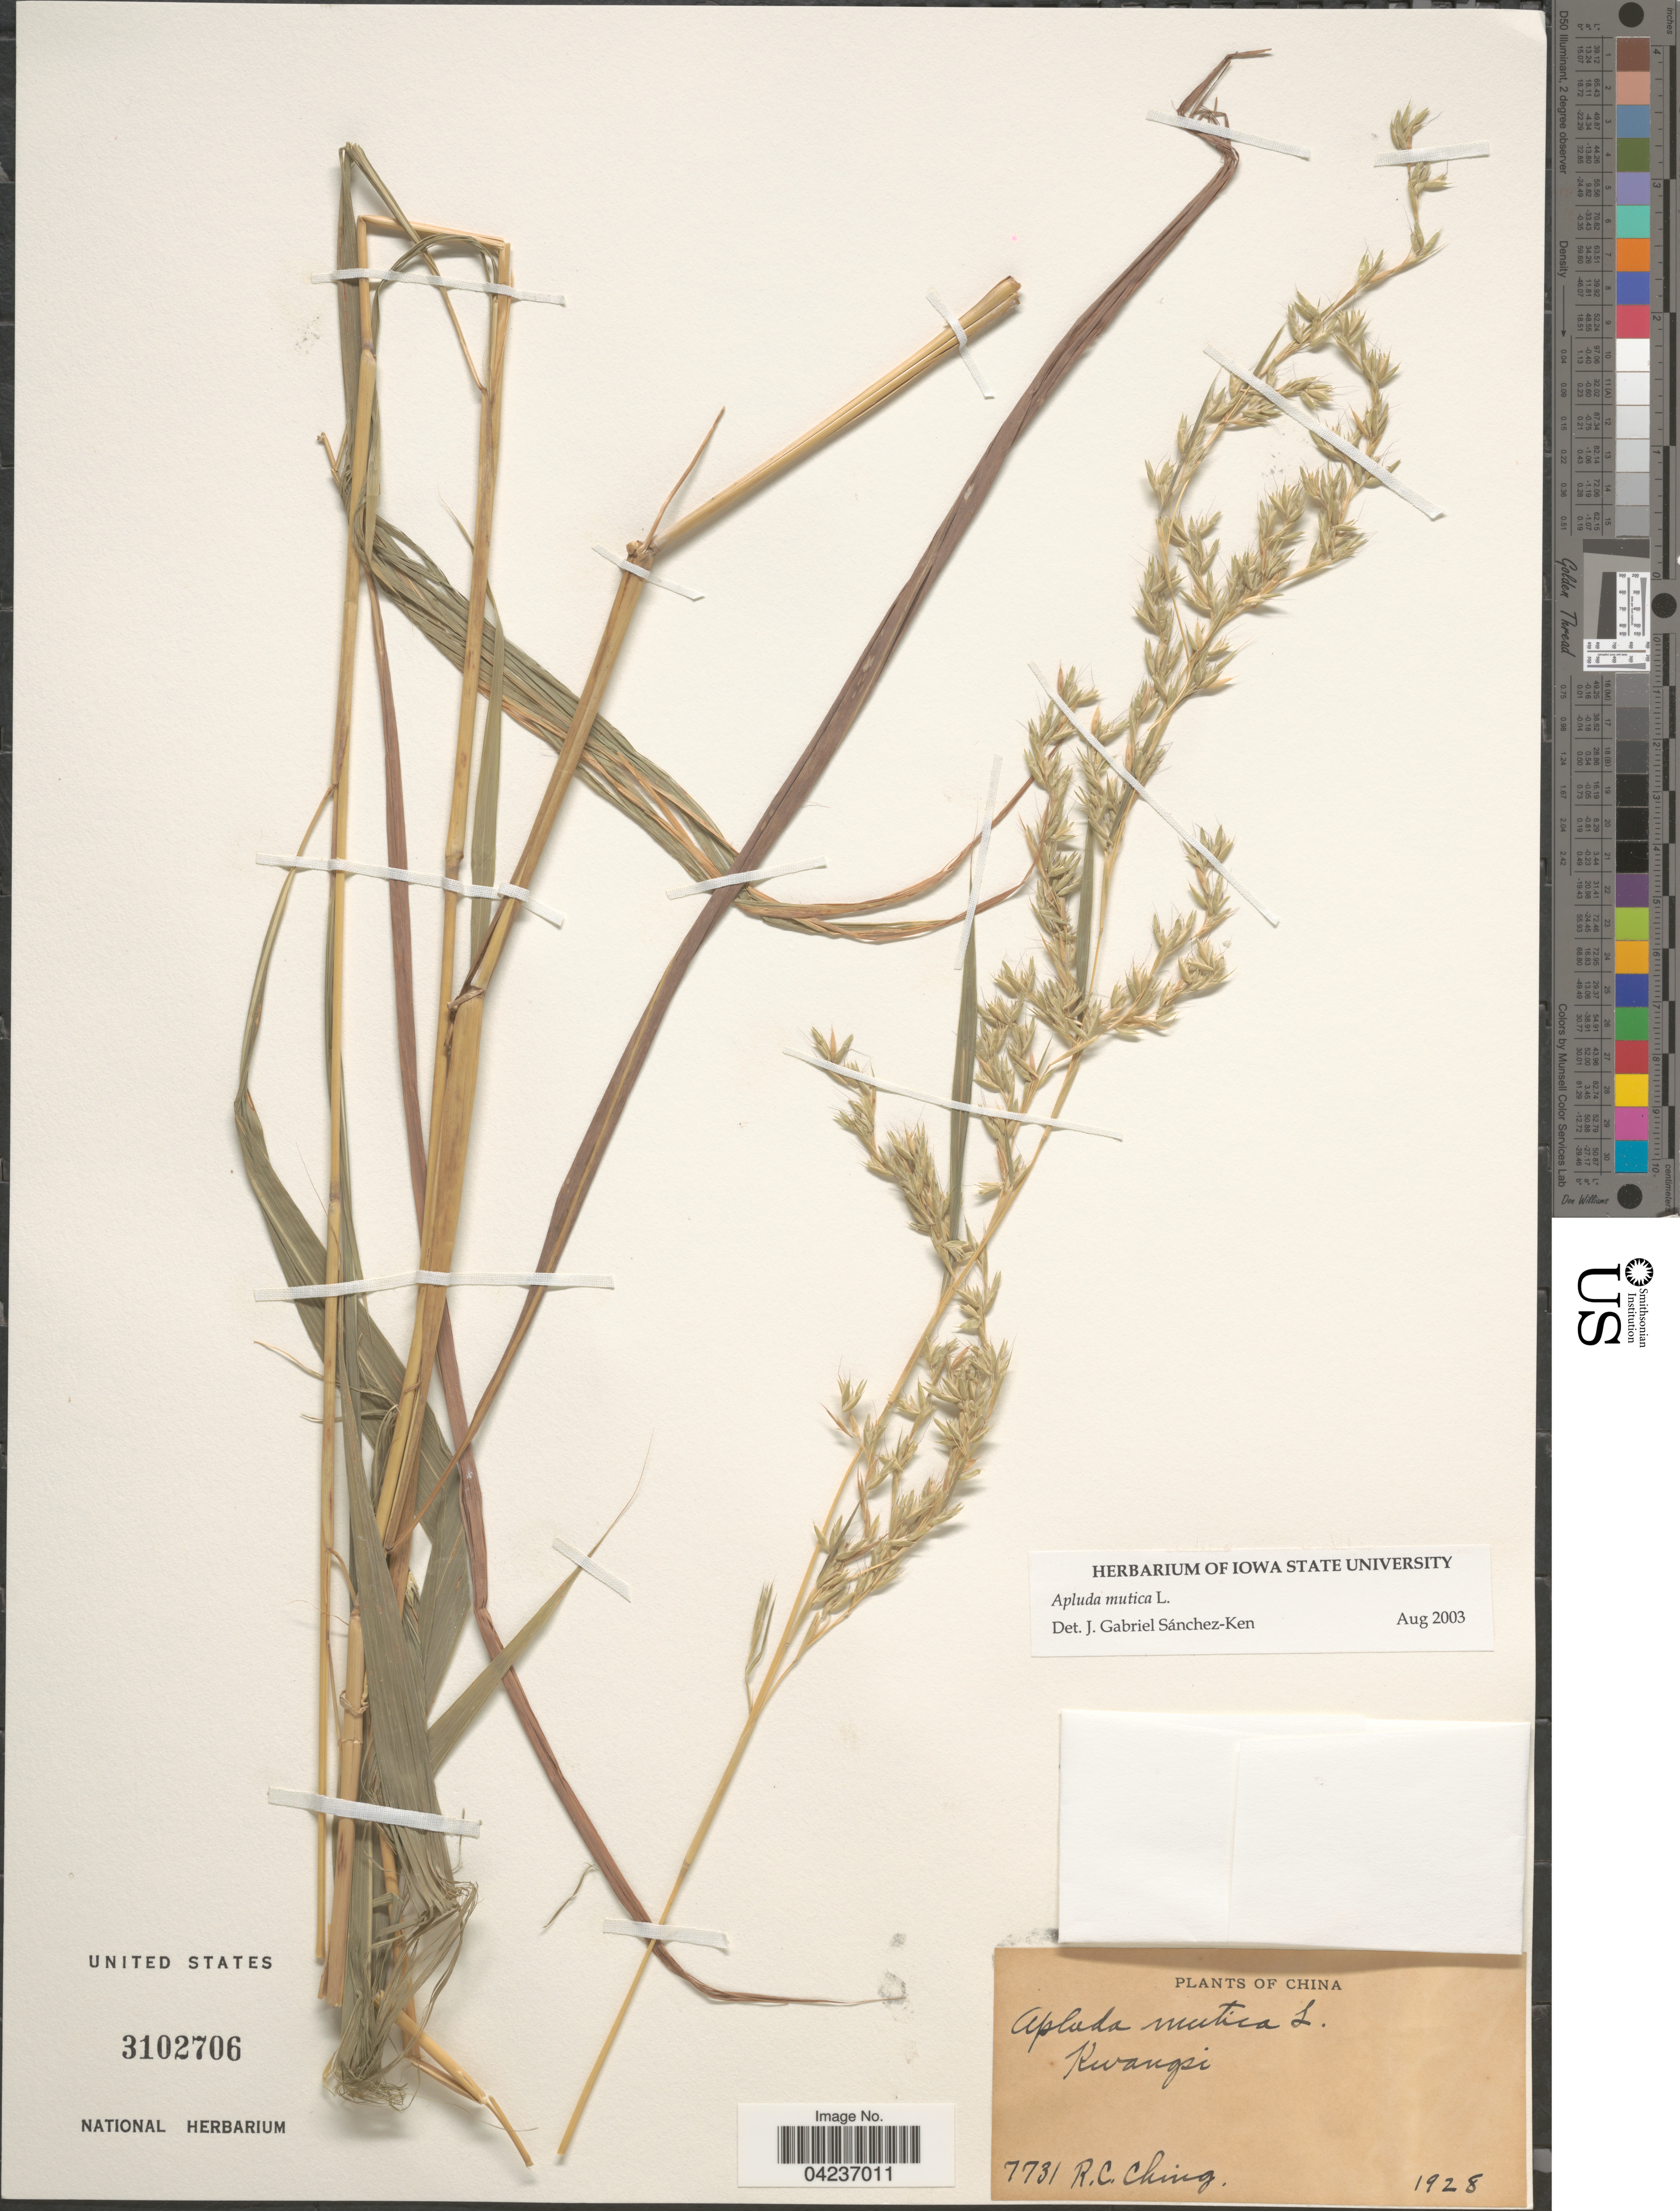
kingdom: Plantae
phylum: Tracheophyta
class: Liliopsida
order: Poales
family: Poaceae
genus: Apluda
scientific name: Apluda mutica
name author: L.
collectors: R. C. Ching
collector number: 7731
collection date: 1928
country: China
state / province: Guangxi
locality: Kwangsi.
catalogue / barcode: US 3102706